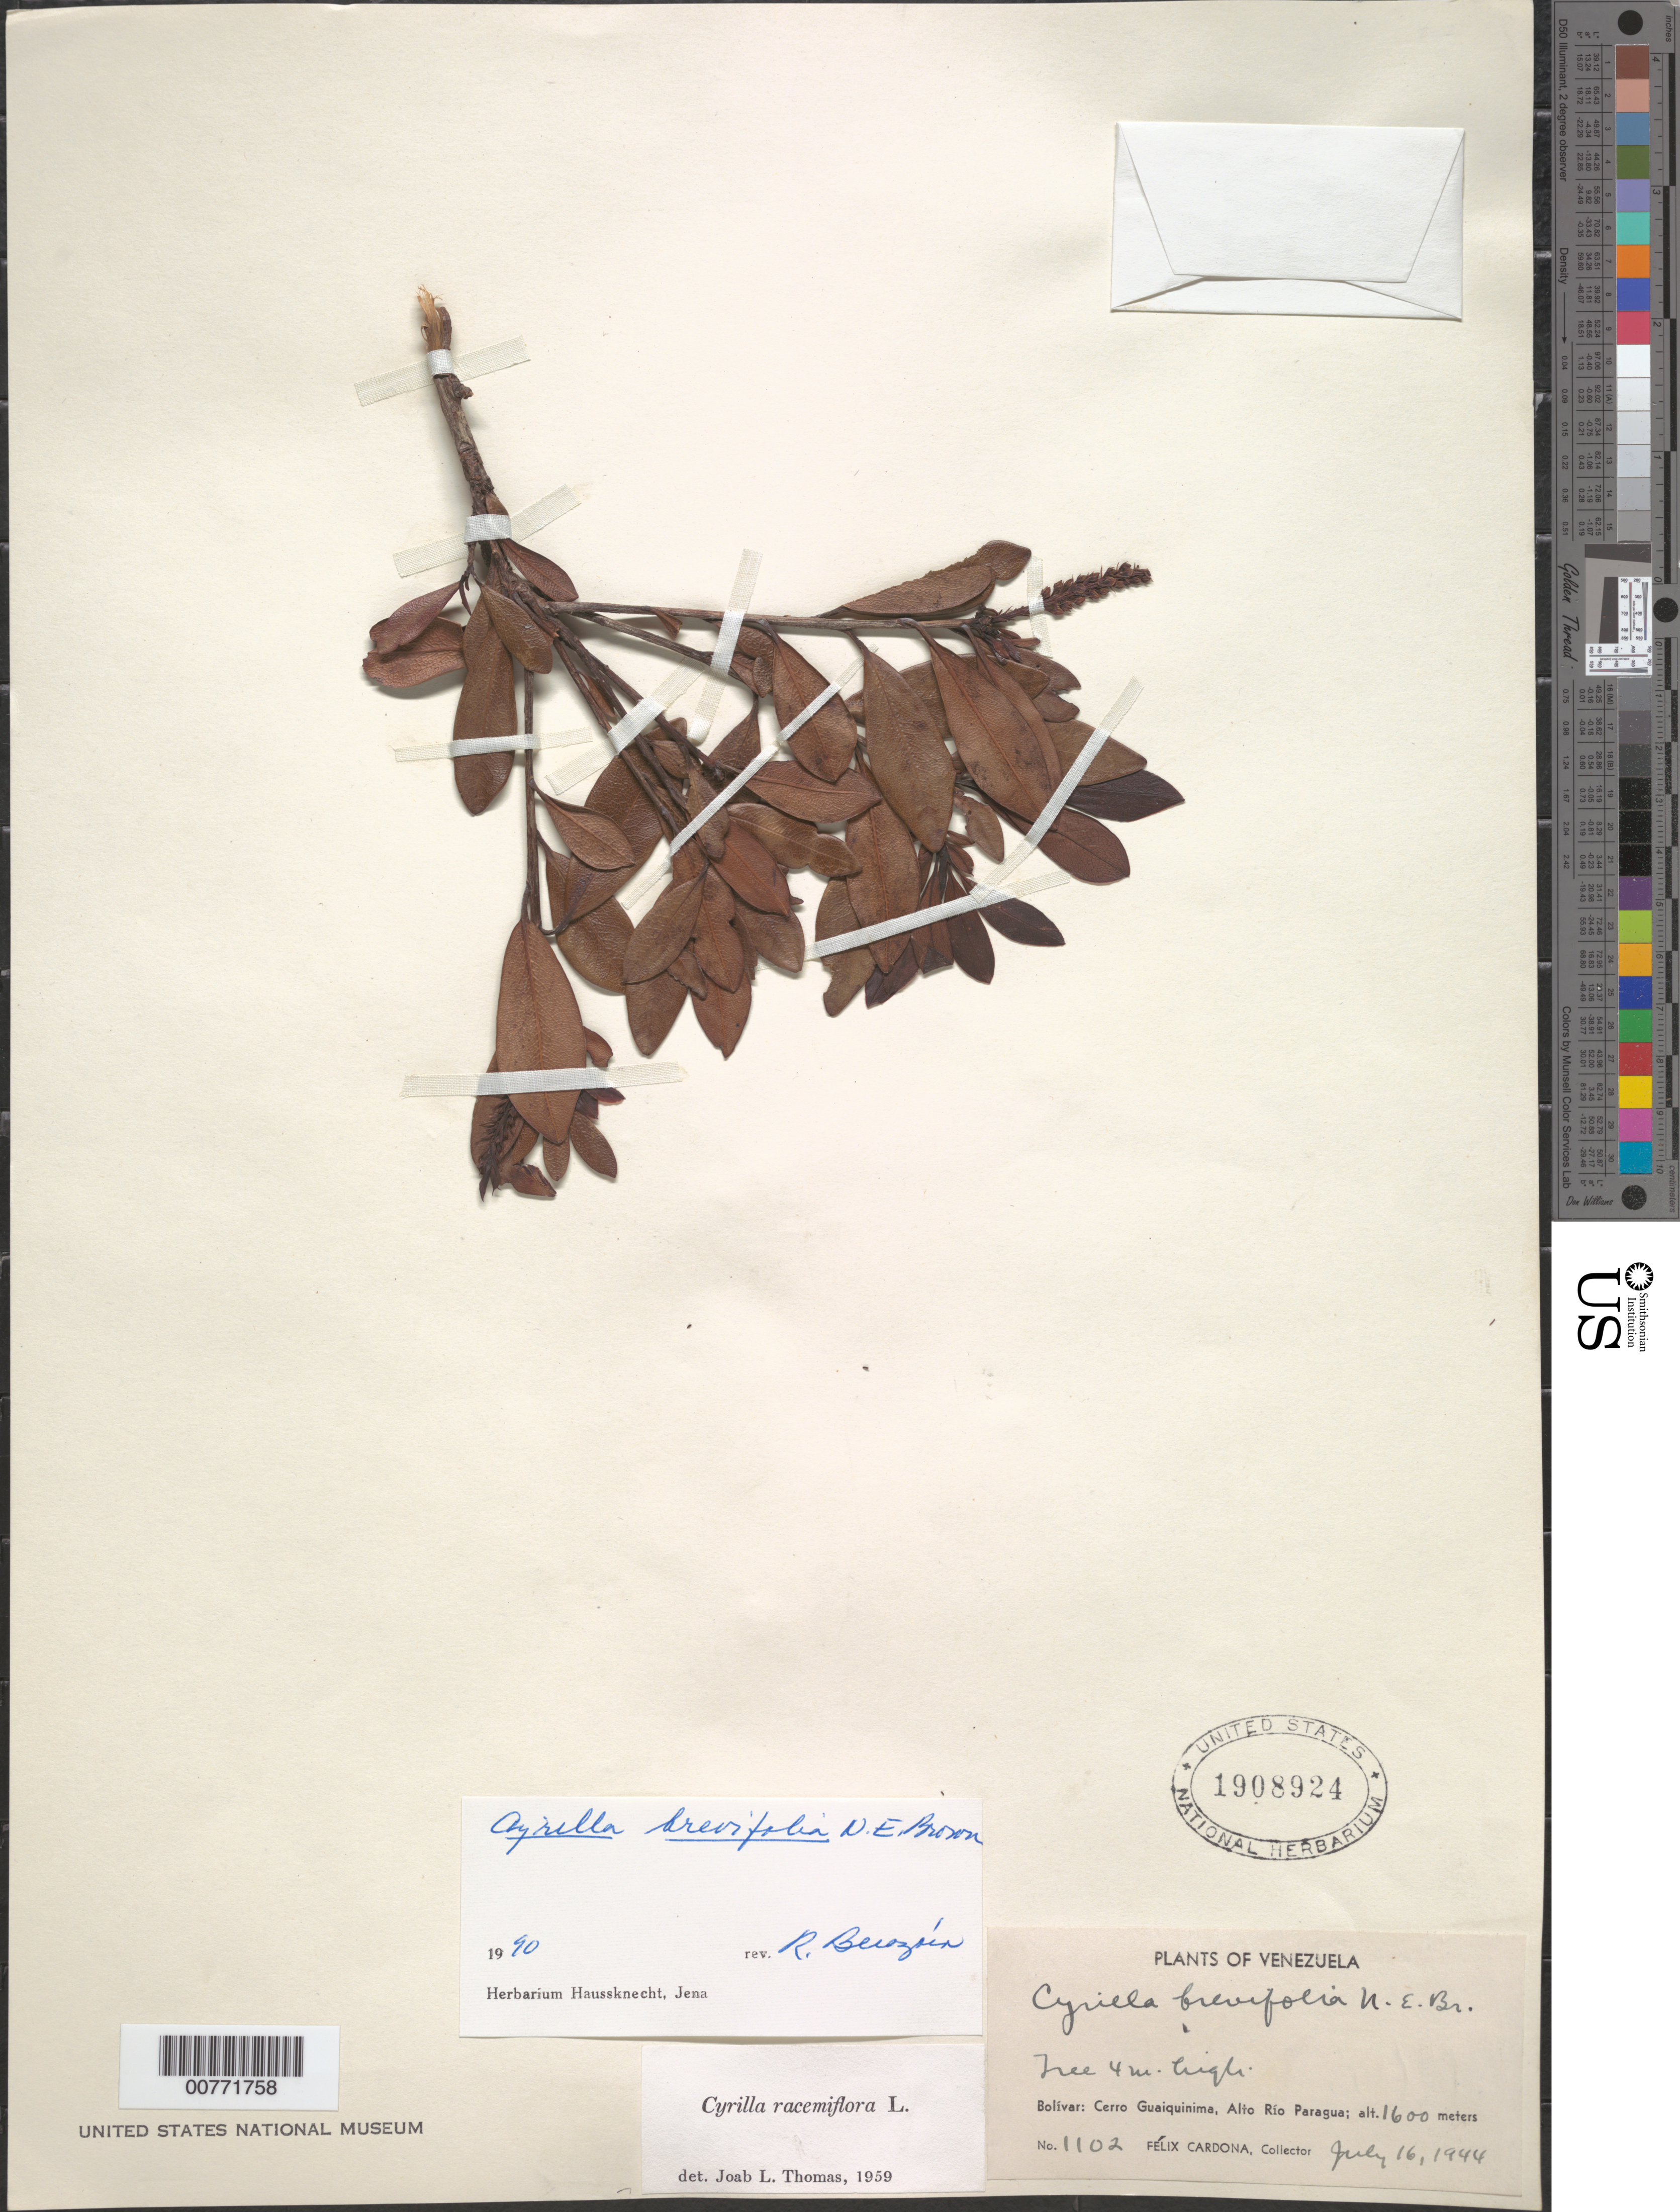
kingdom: Plantae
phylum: Tracheophyta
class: Magnoliopsida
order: Ericales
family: Cyrillaceae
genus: Cyrilla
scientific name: Cyrilla brevifolia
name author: N.E. Br.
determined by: Berozain, R.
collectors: F. Cardona Puig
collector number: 1102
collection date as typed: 16-Jul-44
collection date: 1944-07-16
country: Venezuela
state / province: Bolívar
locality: Alto Río Paragua, Cerro Guaiquinima (Guayana)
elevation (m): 1600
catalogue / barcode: US 1908924